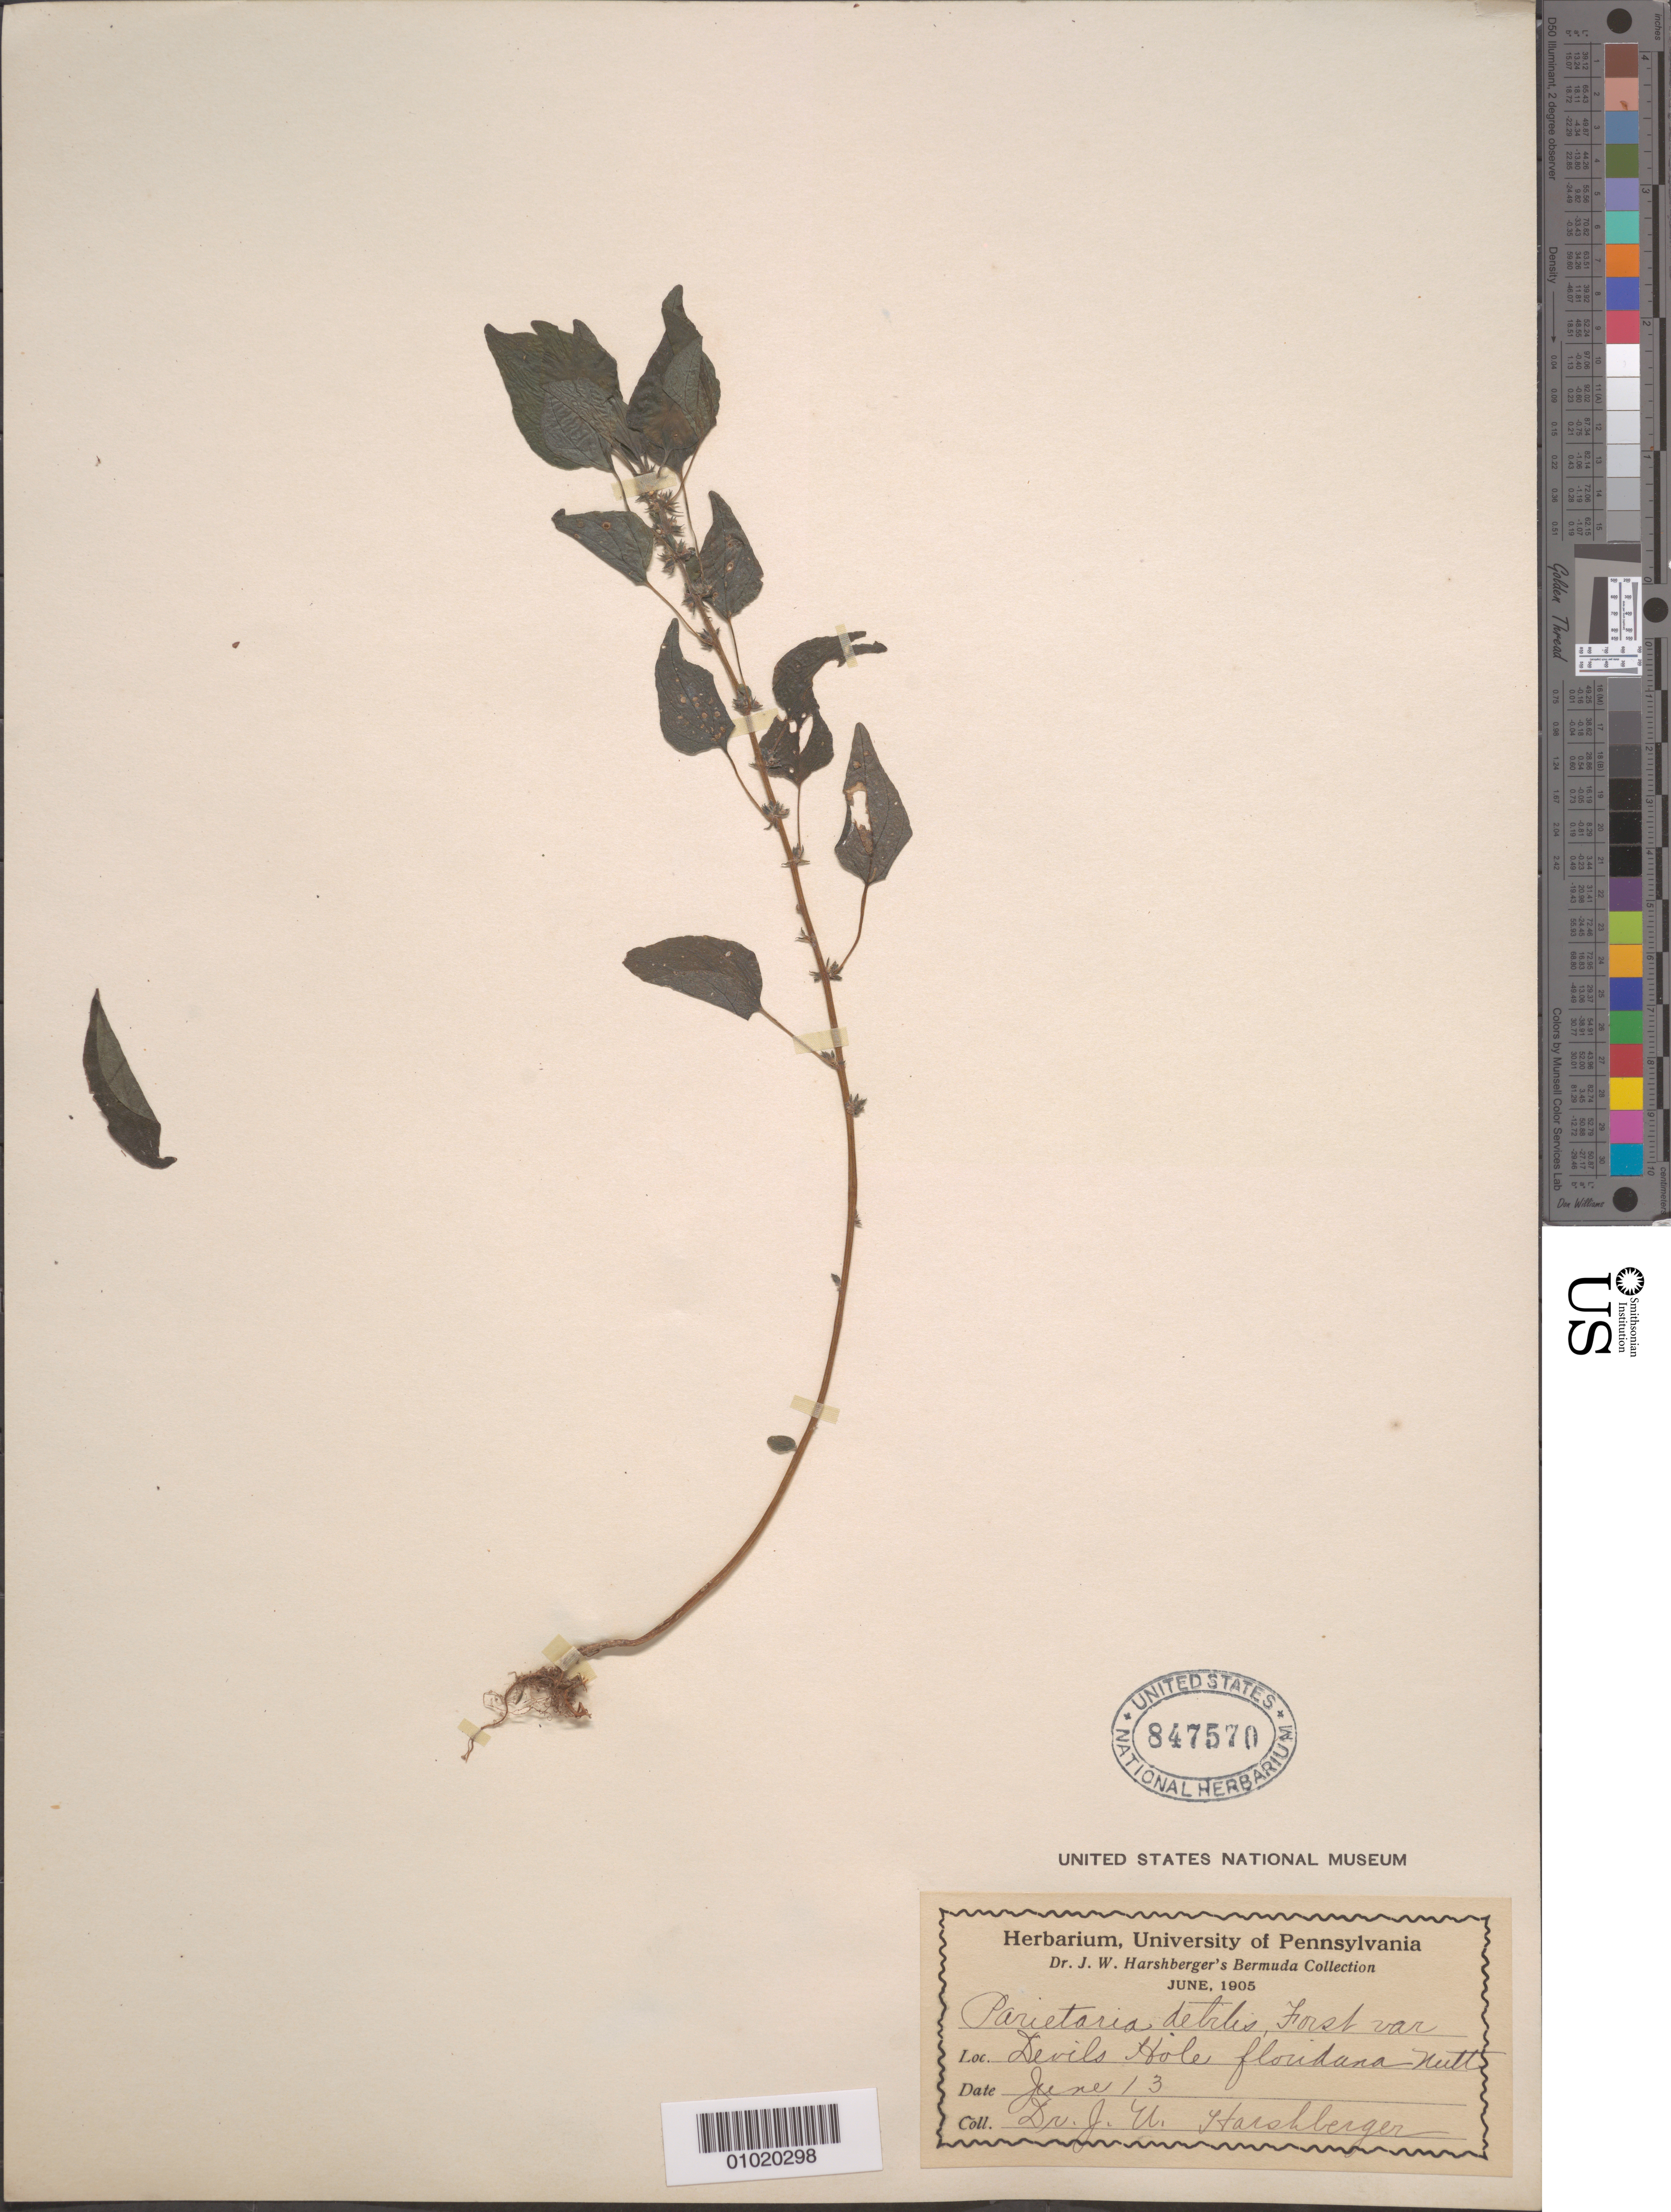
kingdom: Plantae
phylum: Tracheophyta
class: Magnoliopsida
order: Rosales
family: Urticaceae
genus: Parietaria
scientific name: Parietaria debilis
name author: G. Forst.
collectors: J. A. Harshberger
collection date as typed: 13 Jun 1905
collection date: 1905-06-13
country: Bermuda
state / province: Smiths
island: Bermuda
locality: Devils Hole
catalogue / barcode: US 847570